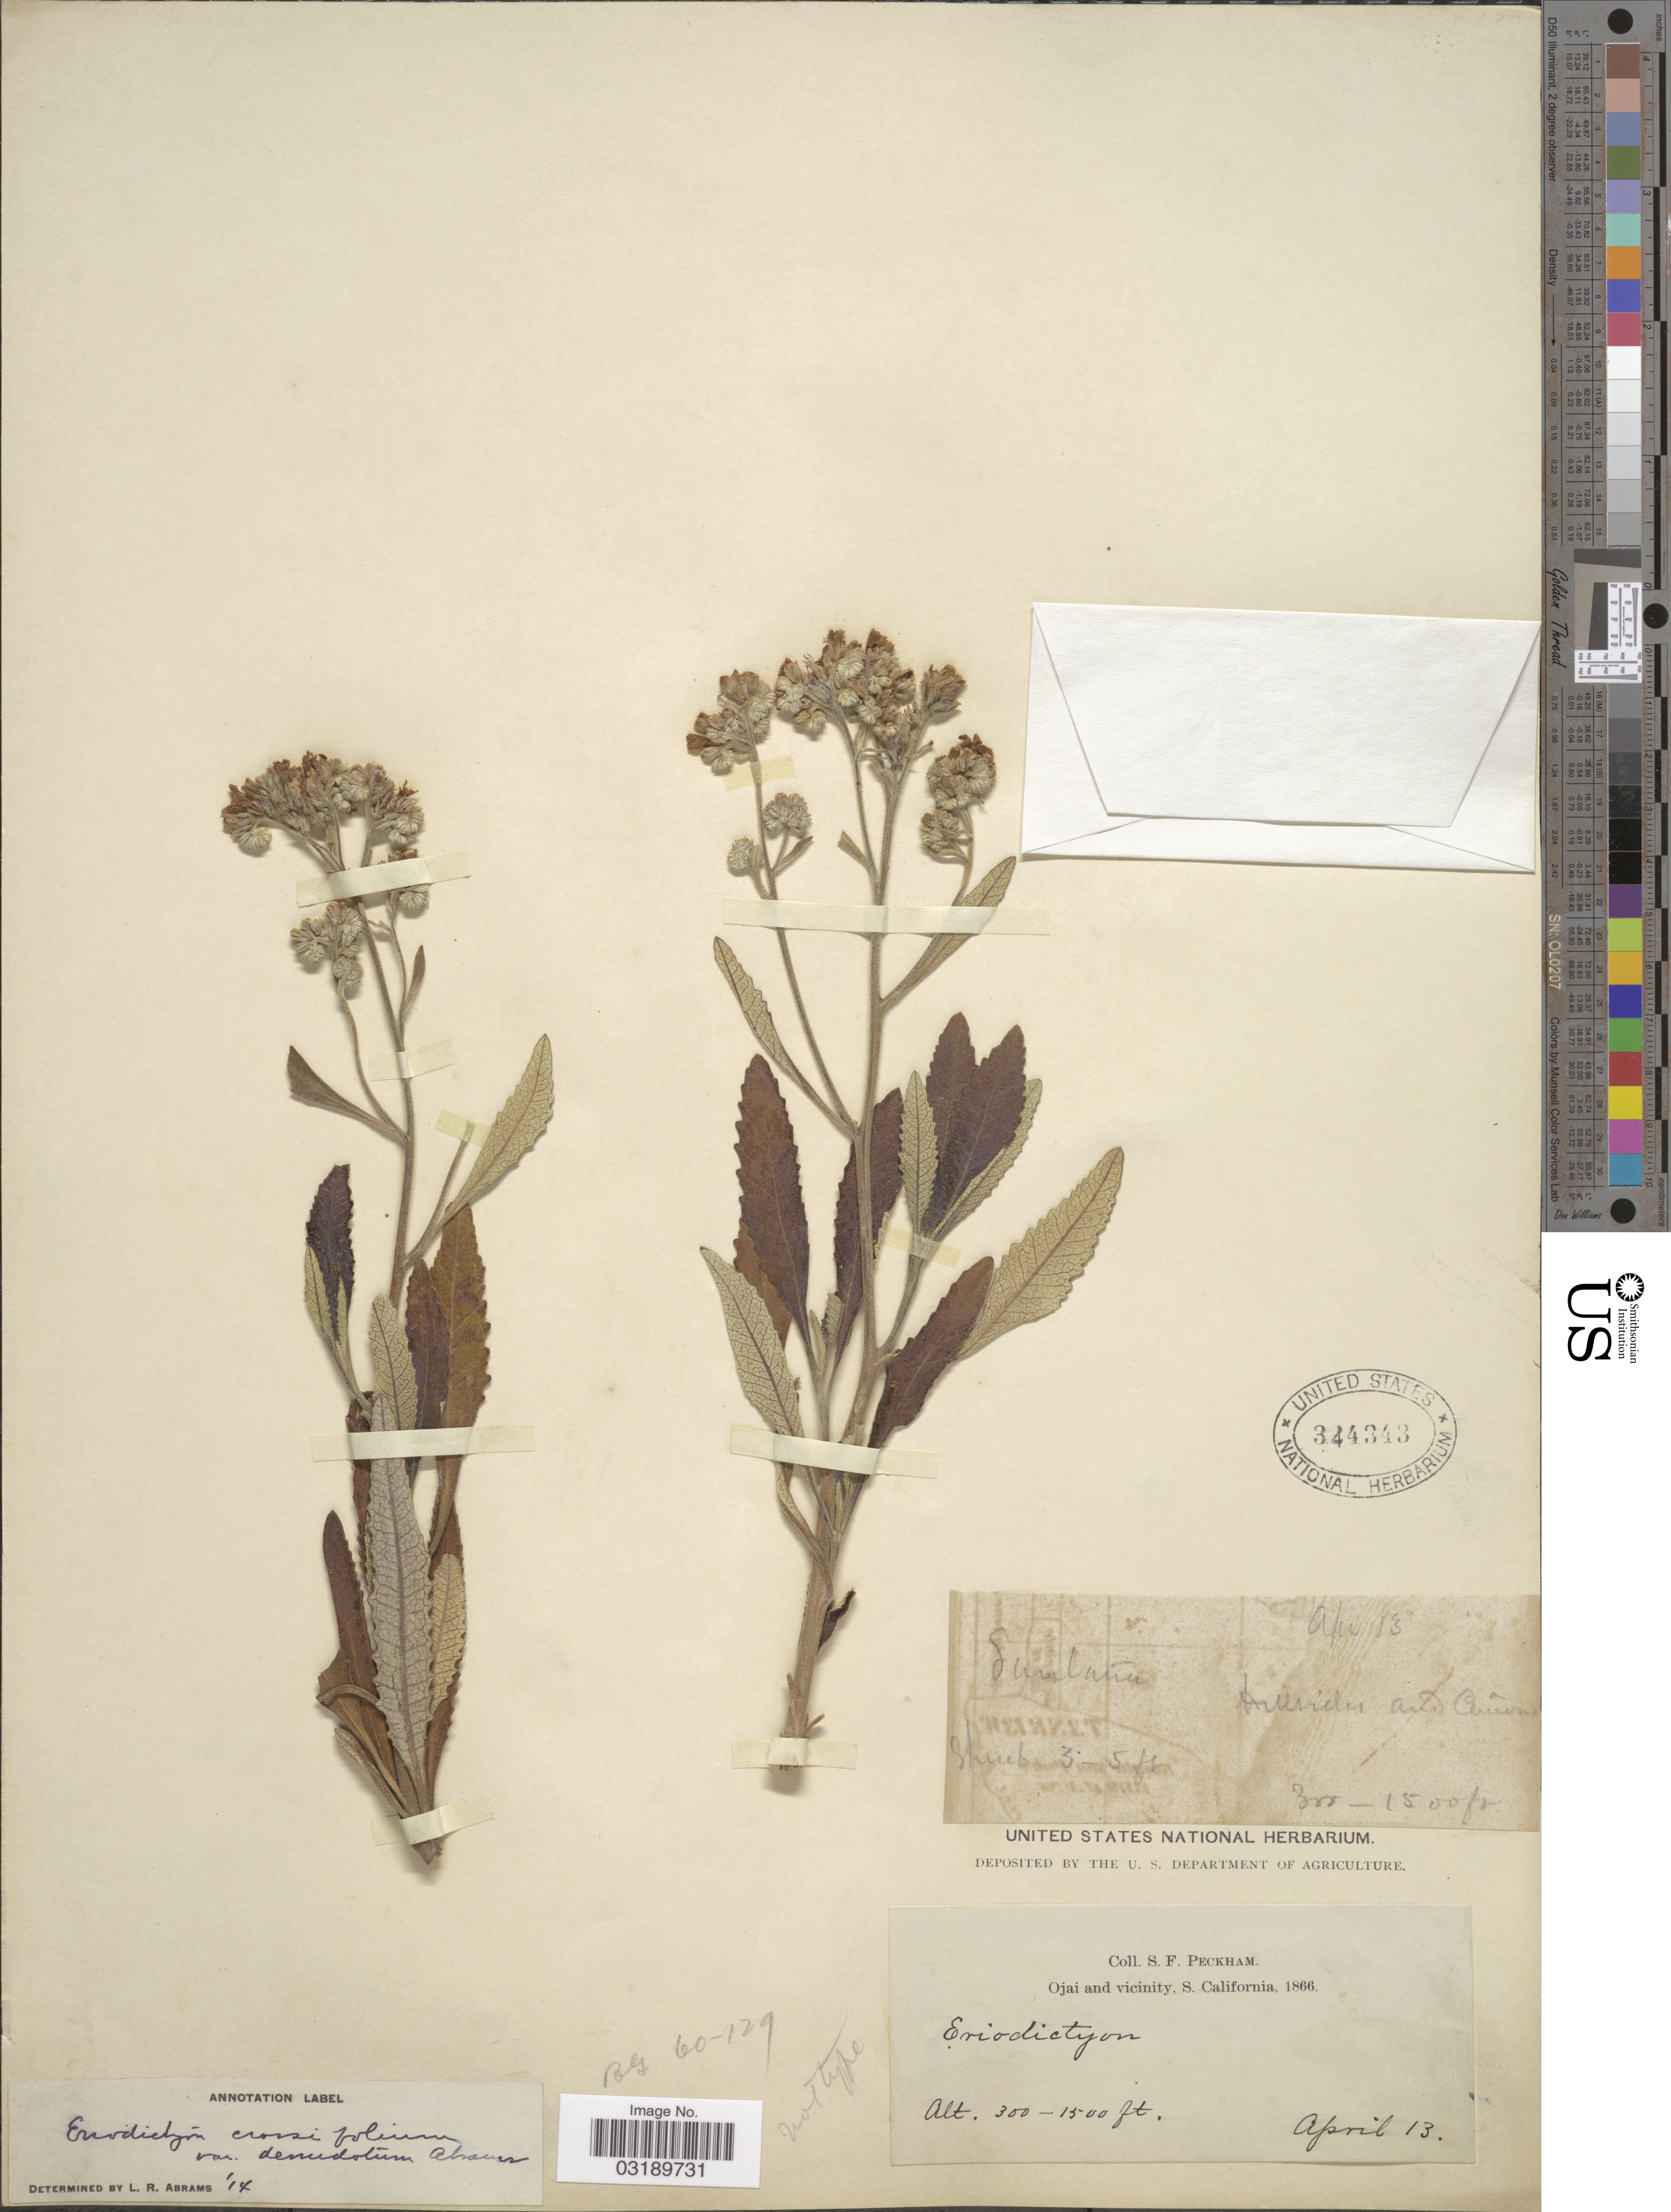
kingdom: Plantae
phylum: Tracheophyta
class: Magnoliopsida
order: Boraginales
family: Namaceae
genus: Eriodictyon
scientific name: Eriodictyon crassifolium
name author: Benth.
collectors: S. Peckham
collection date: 1866-04-13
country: United States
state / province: California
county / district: Ventura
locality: Ojai and vicinity, S. California.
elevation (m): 91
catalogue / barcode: US 344343